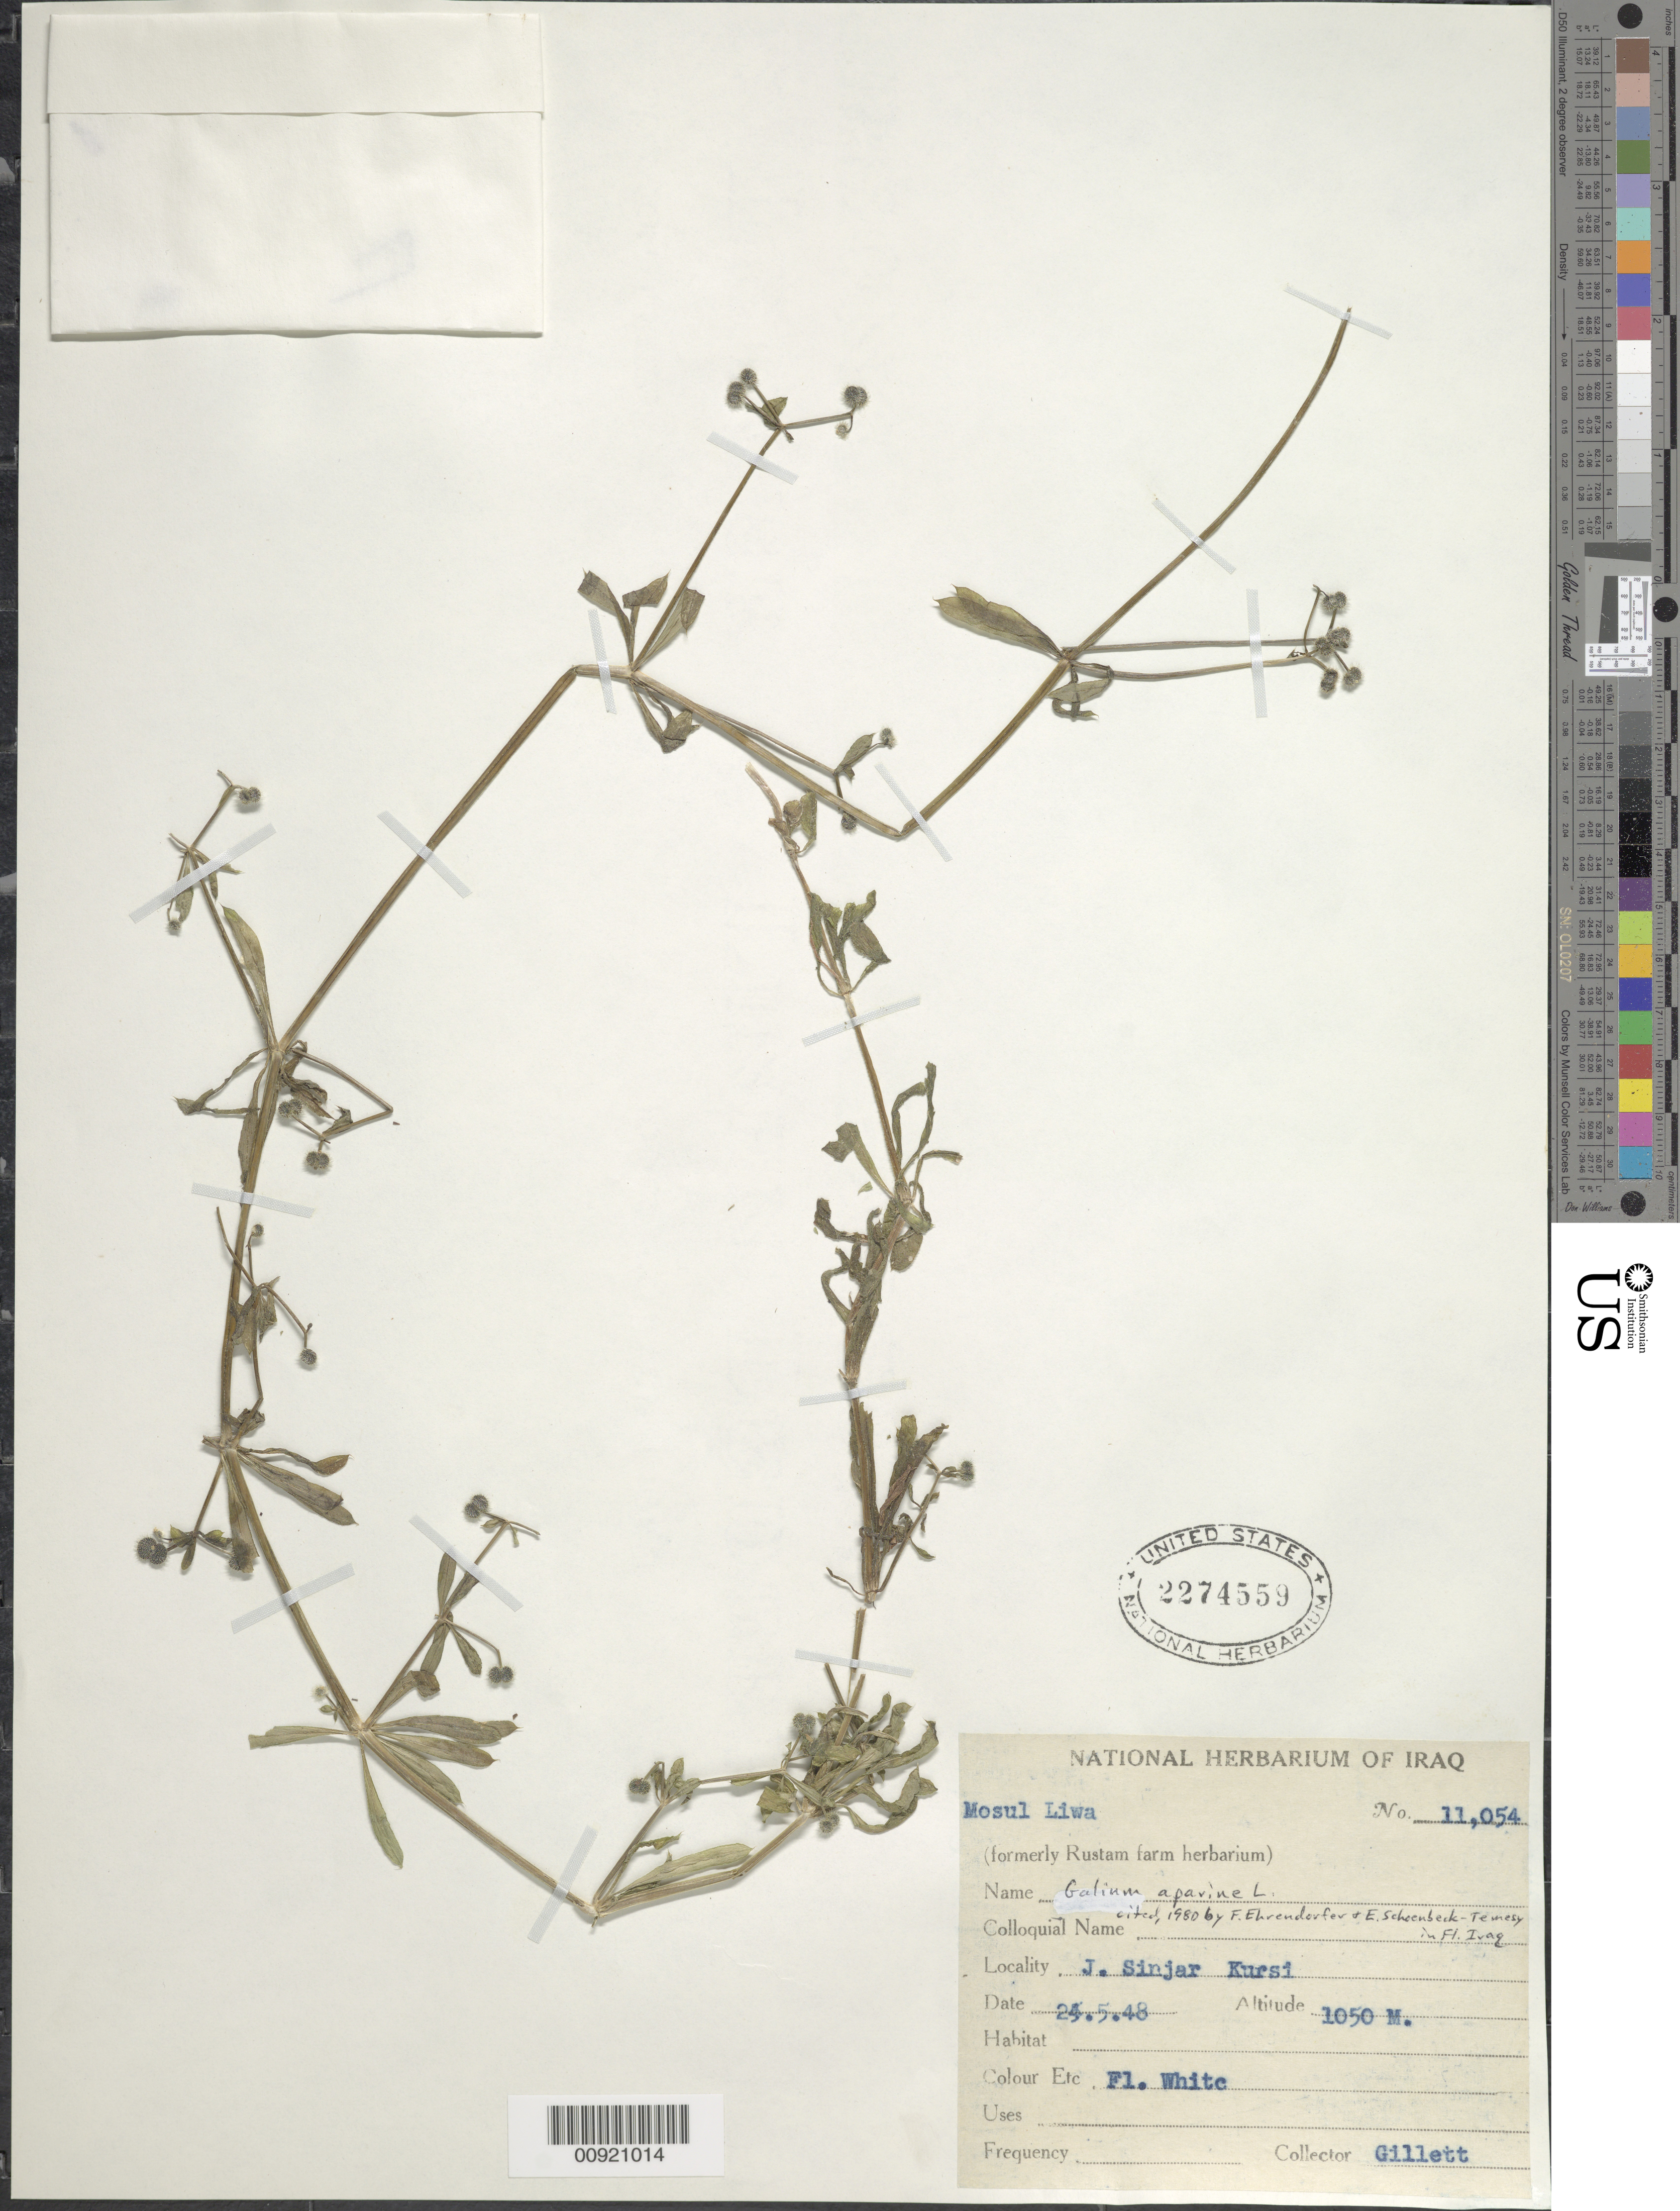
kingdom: Plantae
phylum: Tracheophyta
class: Magnoliopsida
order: Gentianales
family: Rubiaceae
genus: Galium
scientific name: Galium aparine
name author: L.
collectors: Gillett, --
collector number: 11054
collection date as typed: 25 May 1948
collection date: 1948-05-25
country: Iraq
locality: J. Sinjar Kursi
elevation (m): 1050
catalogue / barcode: US 2274559